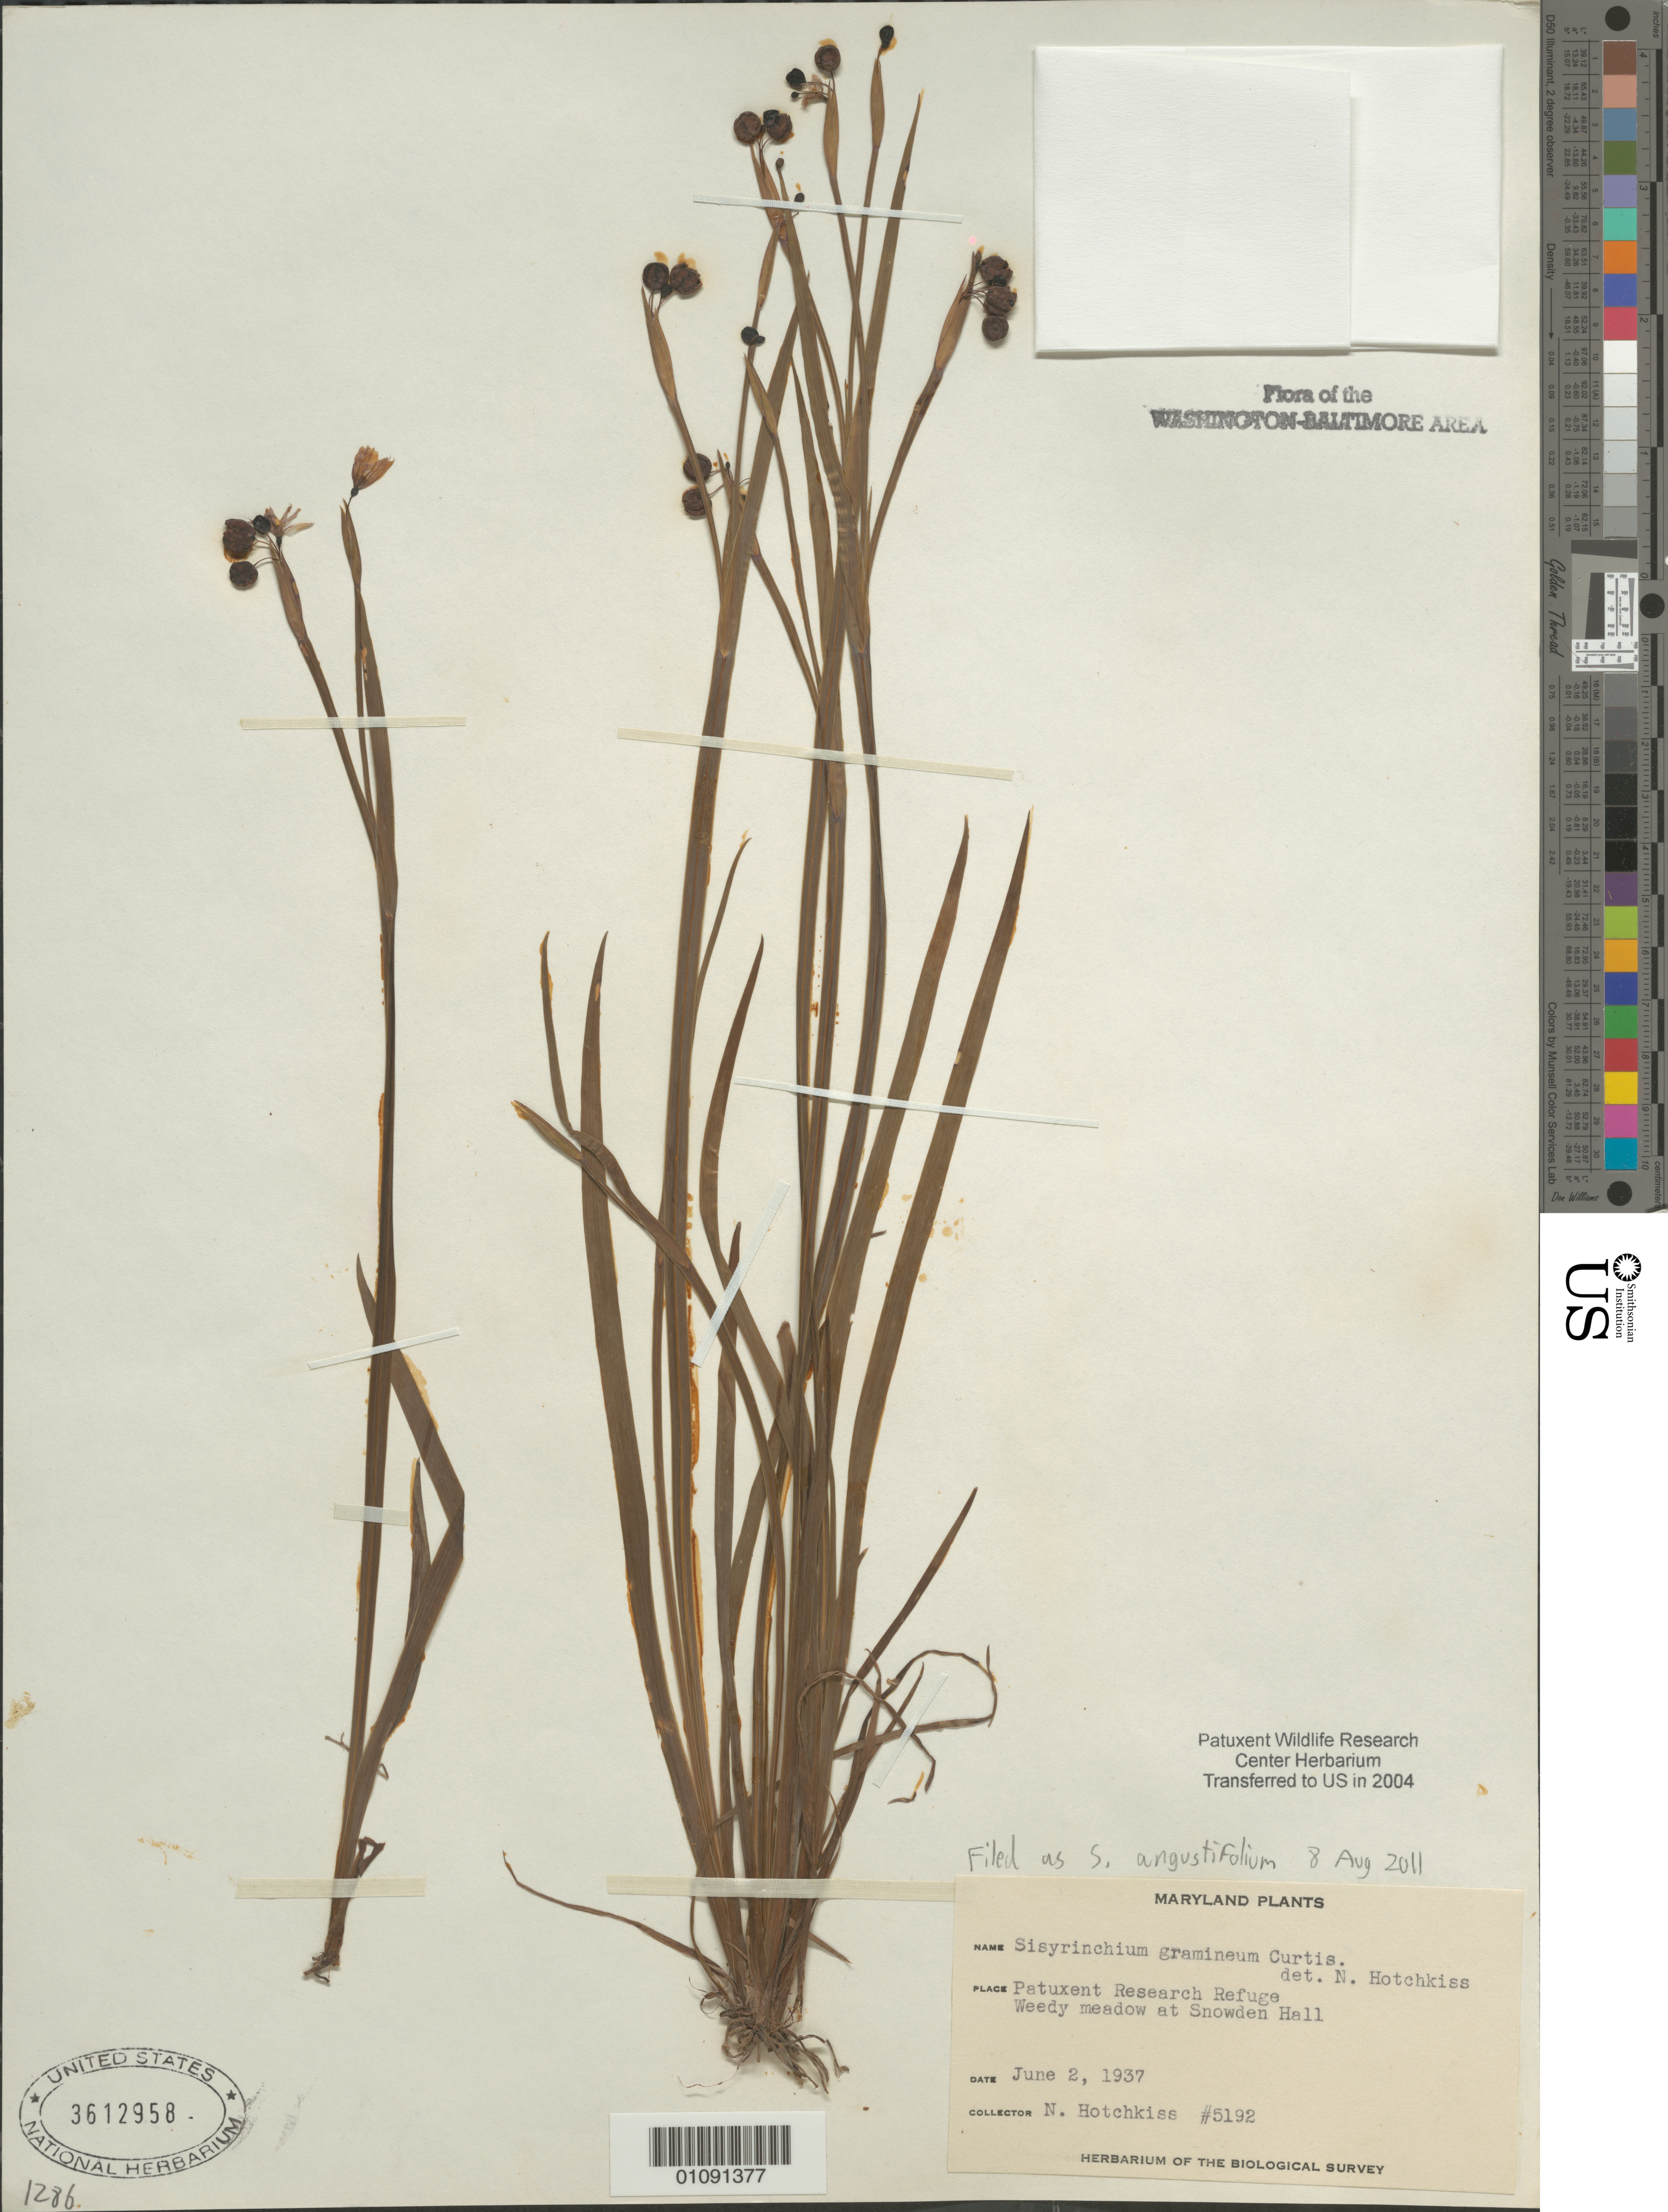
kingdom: Plantae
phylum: Tracheophyta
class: Liliopsida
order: Asparagales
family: Iridaceae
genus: Sisyrinchium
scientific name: Sisyrinchium angustifolium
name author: Mill.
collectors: N. Hotchkiss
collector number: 5192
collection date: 1937-06-02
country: United States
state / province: Maryland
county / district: Prince George's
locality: Patuxent Wildlife Refuge, Snowden Hall.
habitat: Weedy meadow.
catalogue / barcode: US 3612958